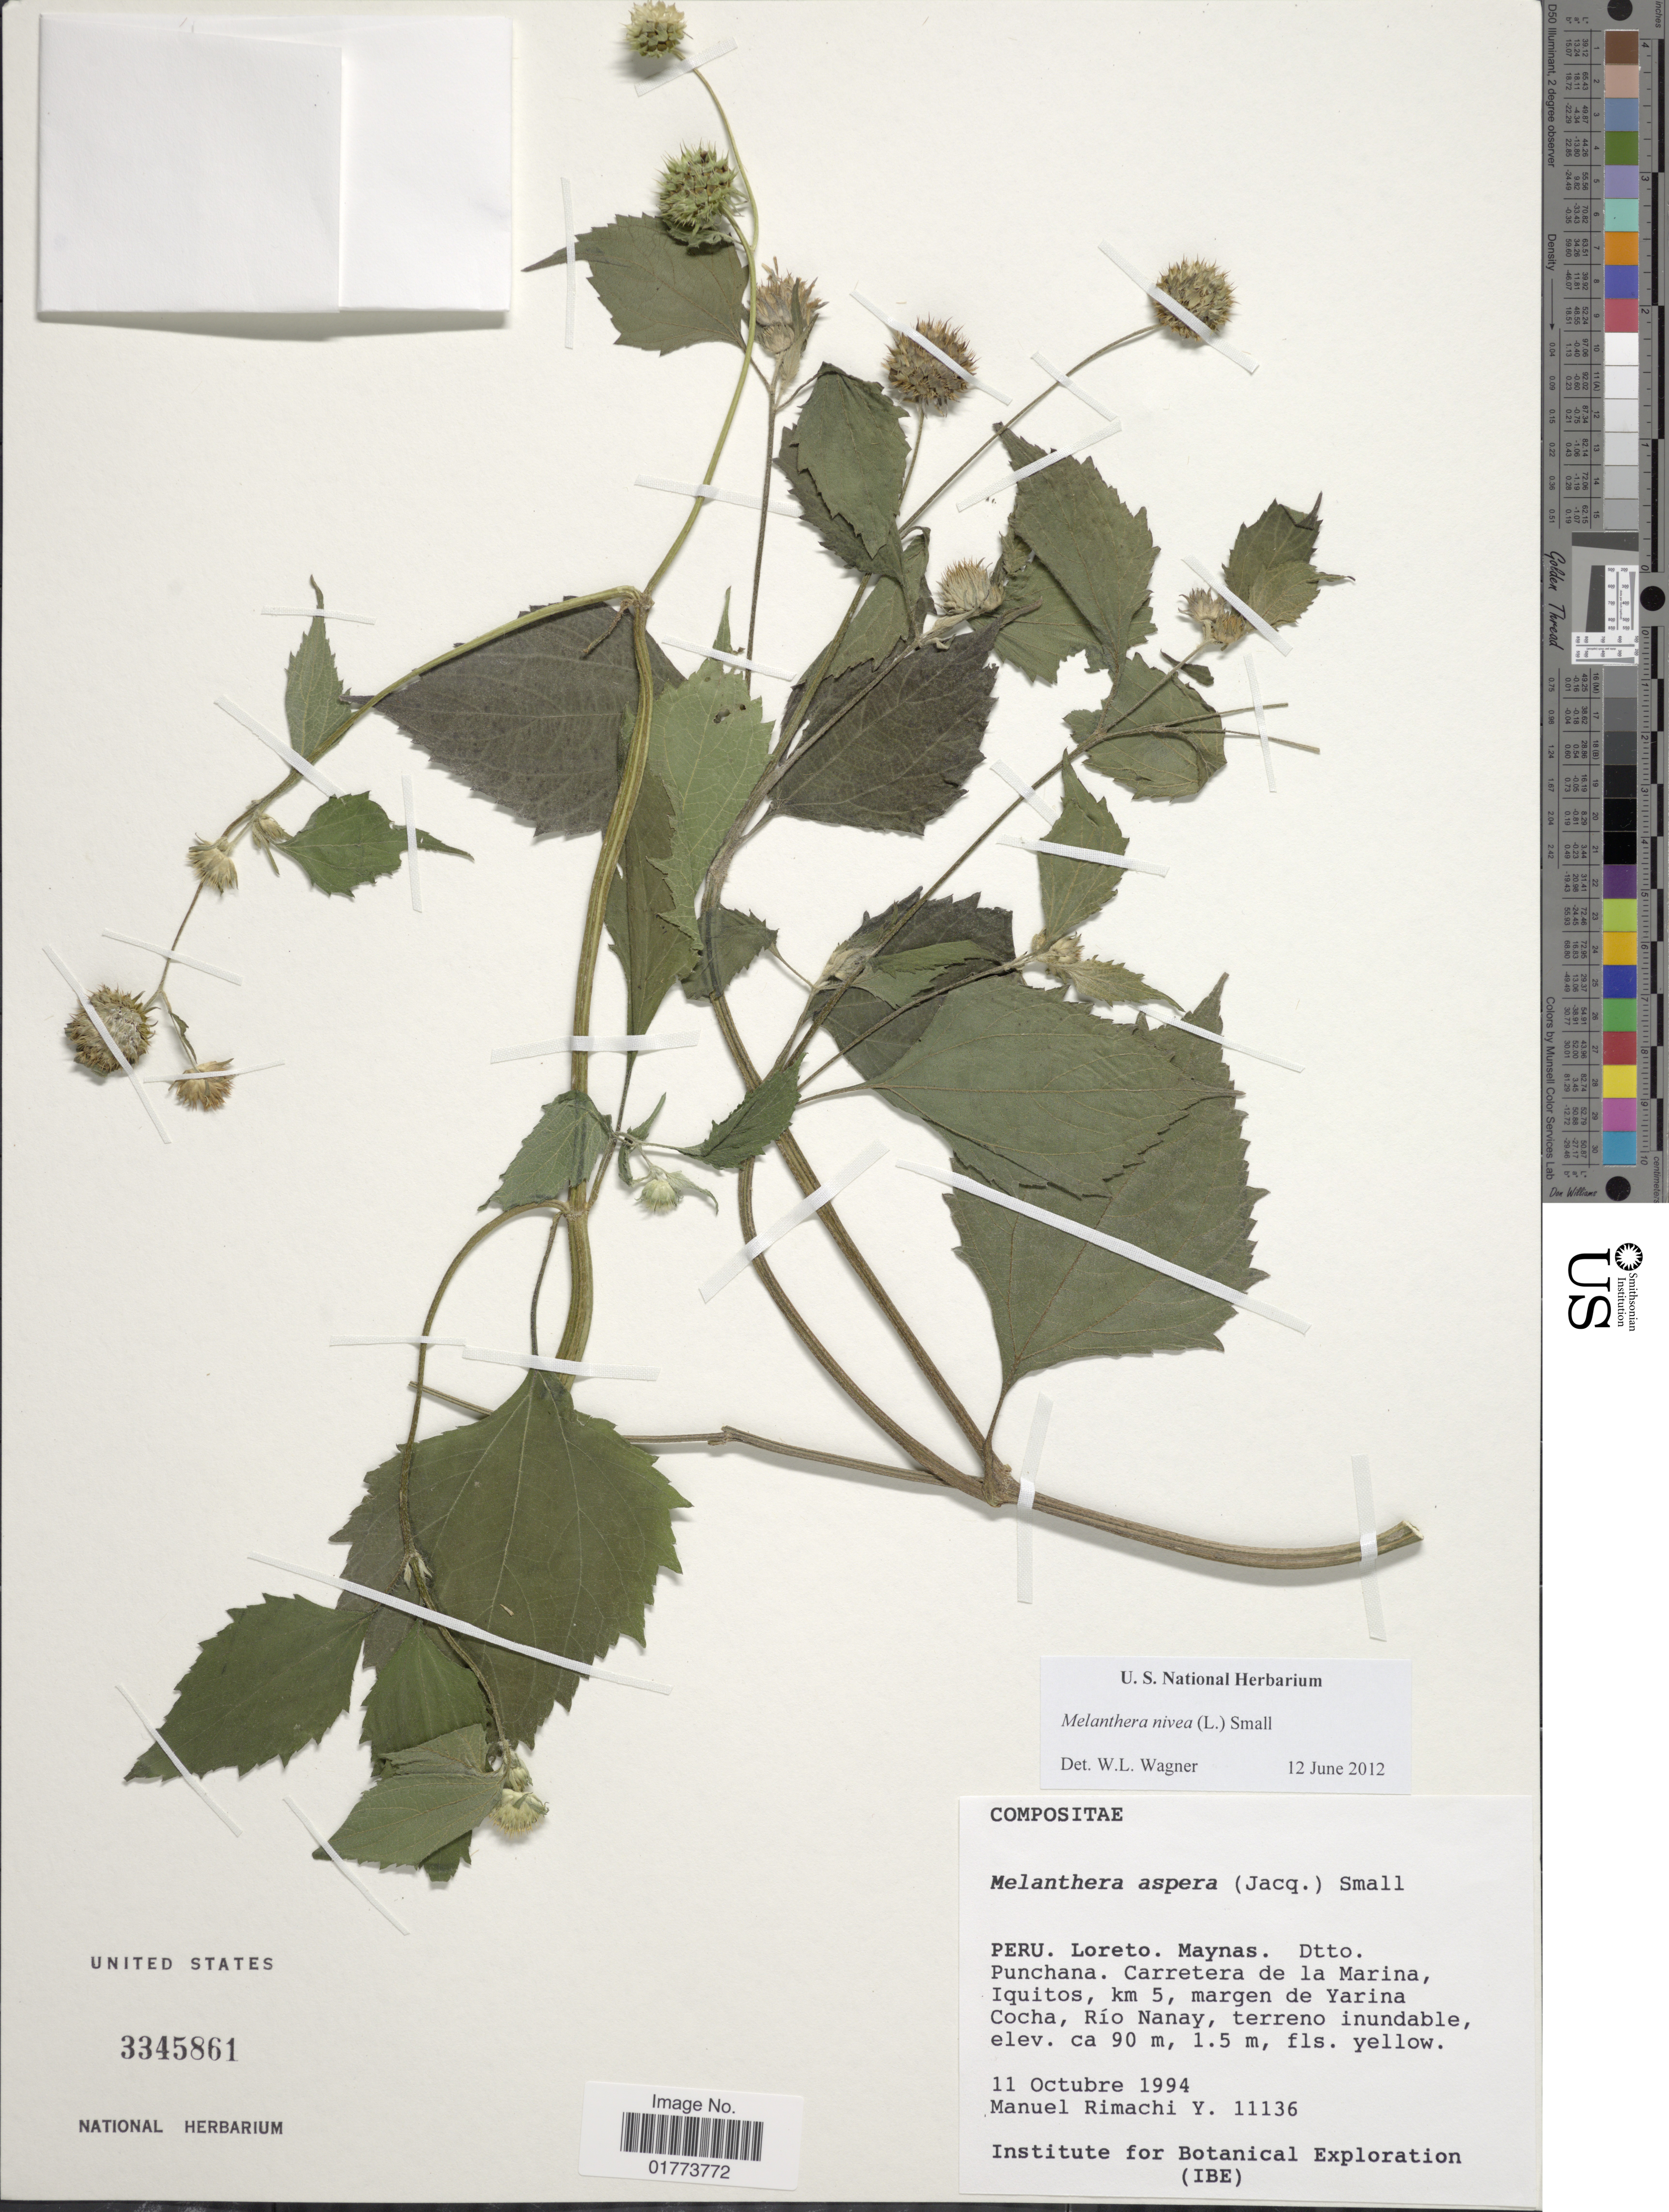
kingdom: Plantae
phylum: Tracheophyta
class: Magnoliopsida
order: Asterales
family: Asteraceae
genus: Melanthera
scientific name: Melanthera nivea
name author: (L.) Small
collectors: M. Rimachi Y.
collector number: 11136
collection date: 1994-10-11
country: Peru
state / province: Loreto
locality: Maynas. Dtto. Punchana. Carretera de la Marina, Iquitos, km 5, margen de yarina Cocha, Río Nanay, terreno inundable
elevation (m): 90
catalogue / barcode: US 3345861